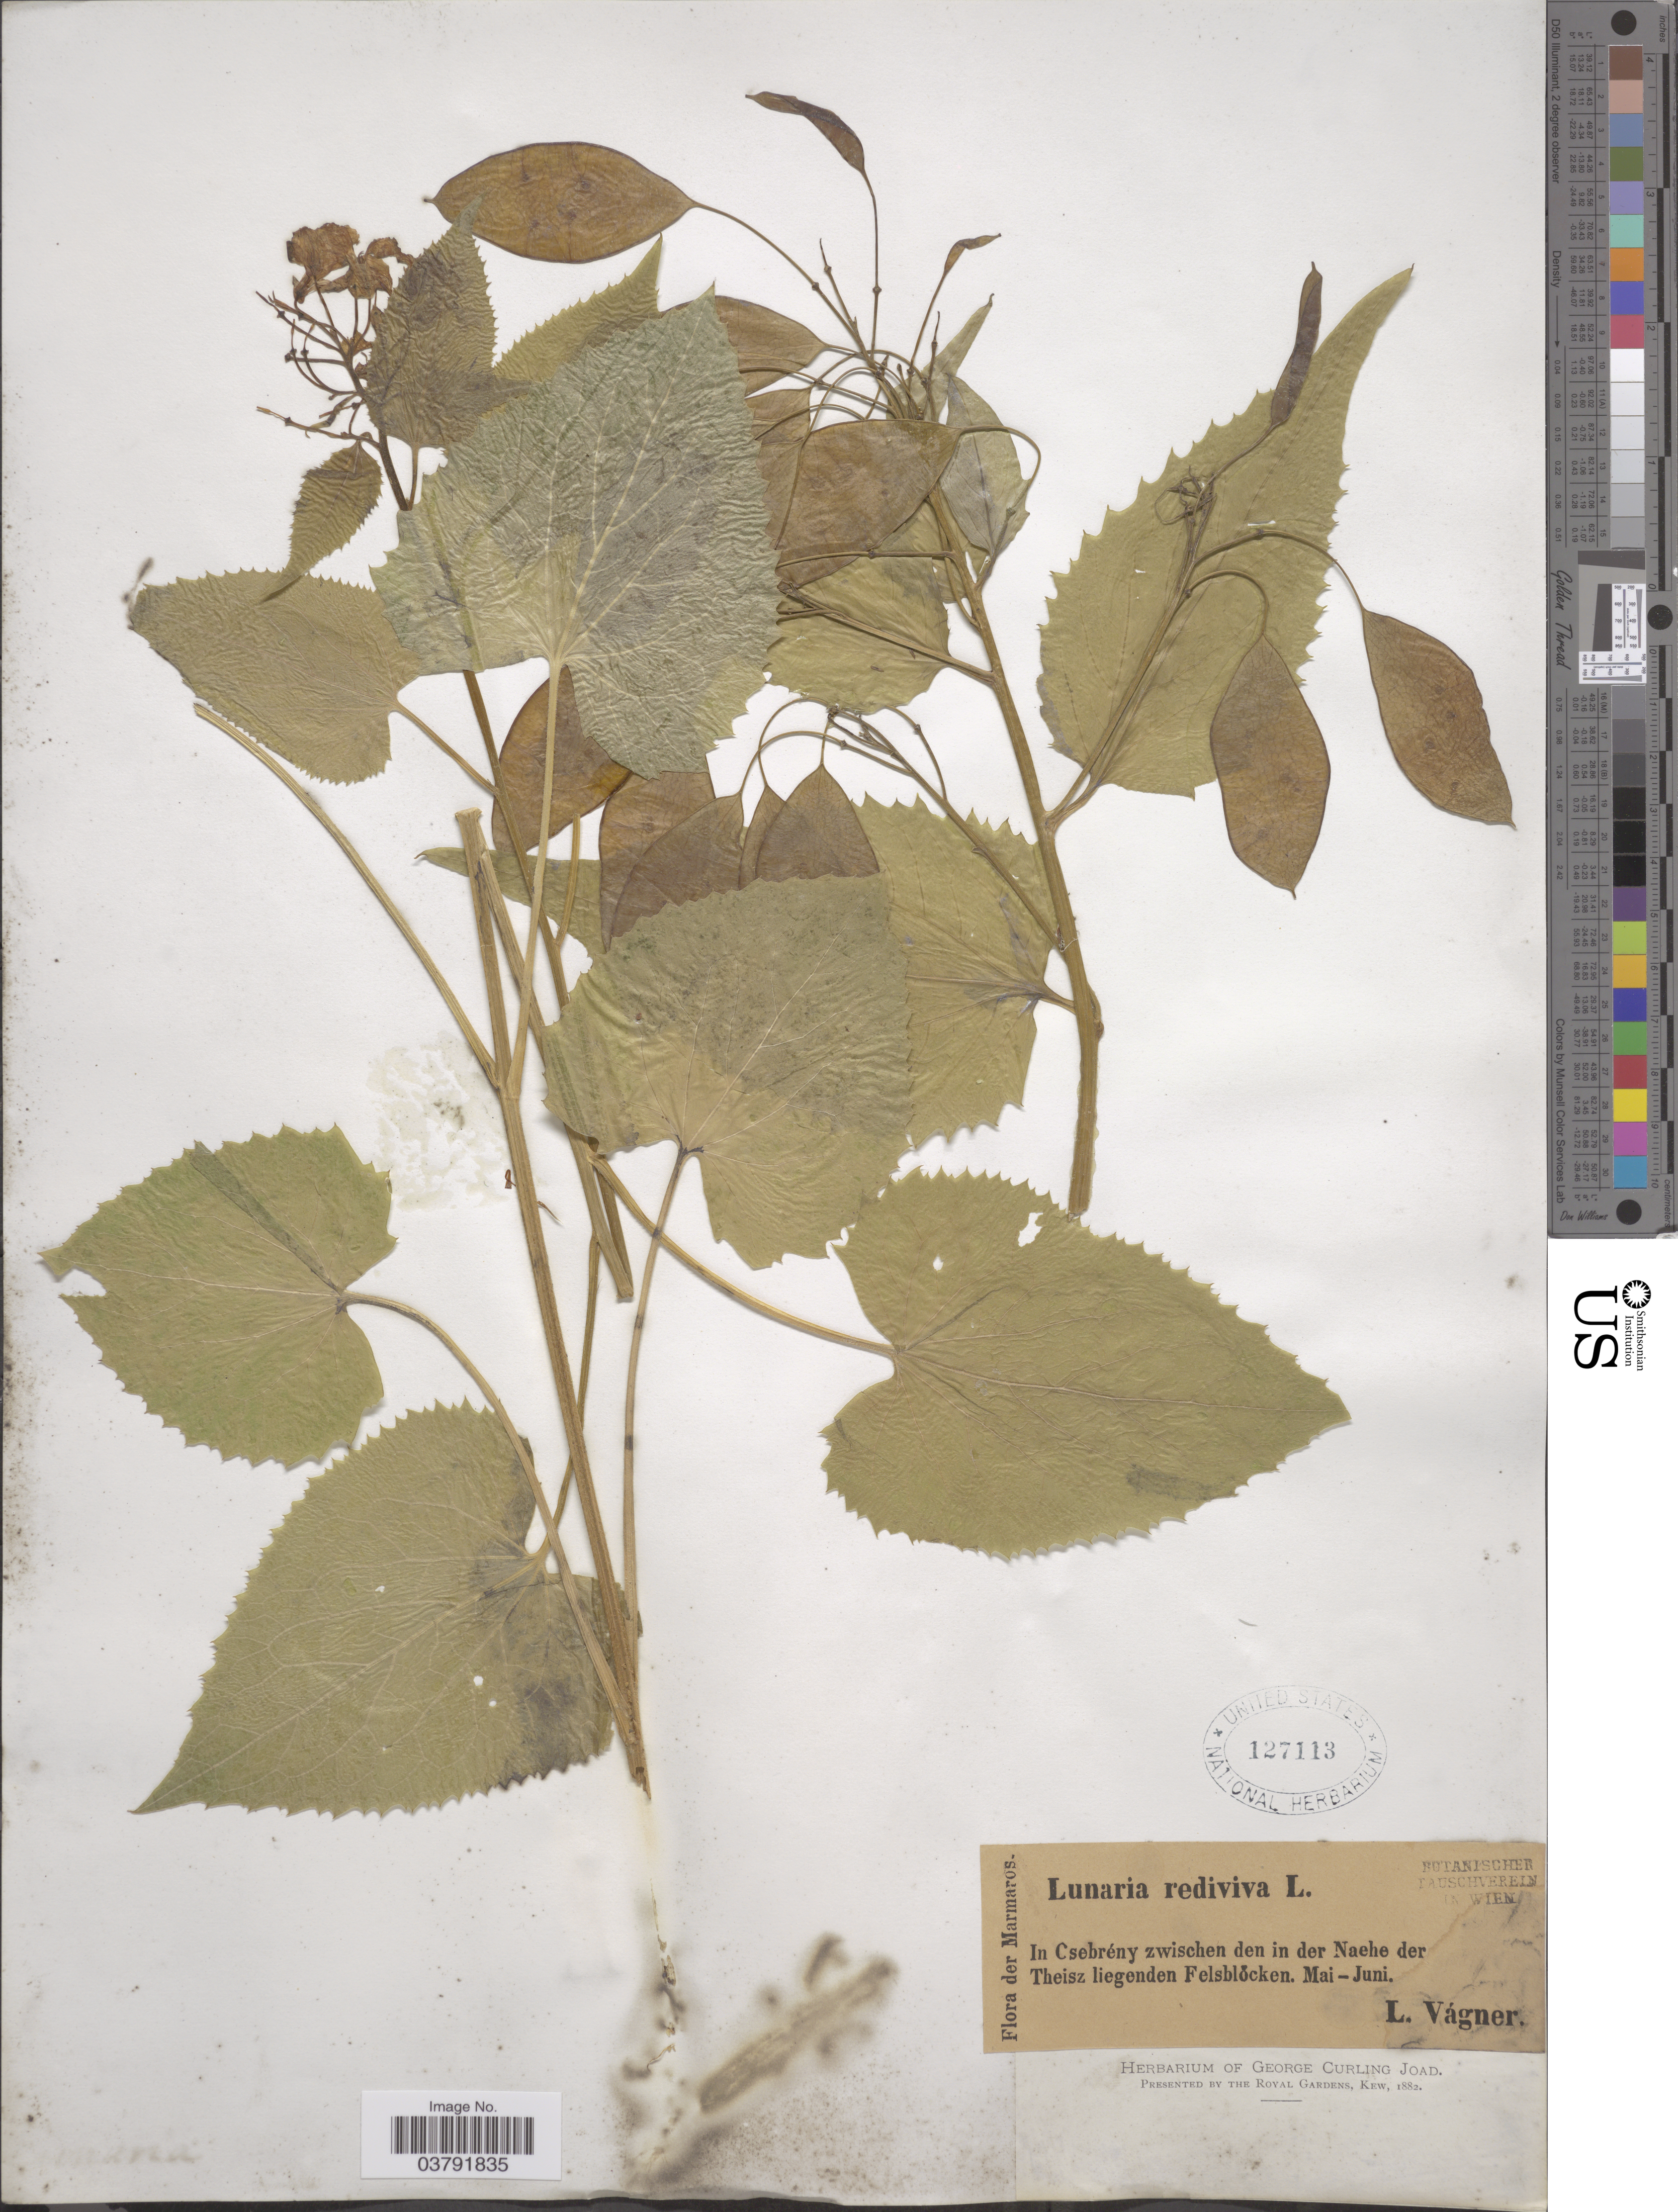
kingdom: Plantae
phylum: Tracheophyta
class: Magnoliopsida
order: Brassicales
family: Brassicaceae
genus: Lunaria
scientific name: Lunaria rediviva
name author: L.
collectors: L. Vagner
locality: Marmaros. In Csebrény zwischen den in der Naehe der Theisz liegenden Felsblocken.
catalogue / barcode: US 127113